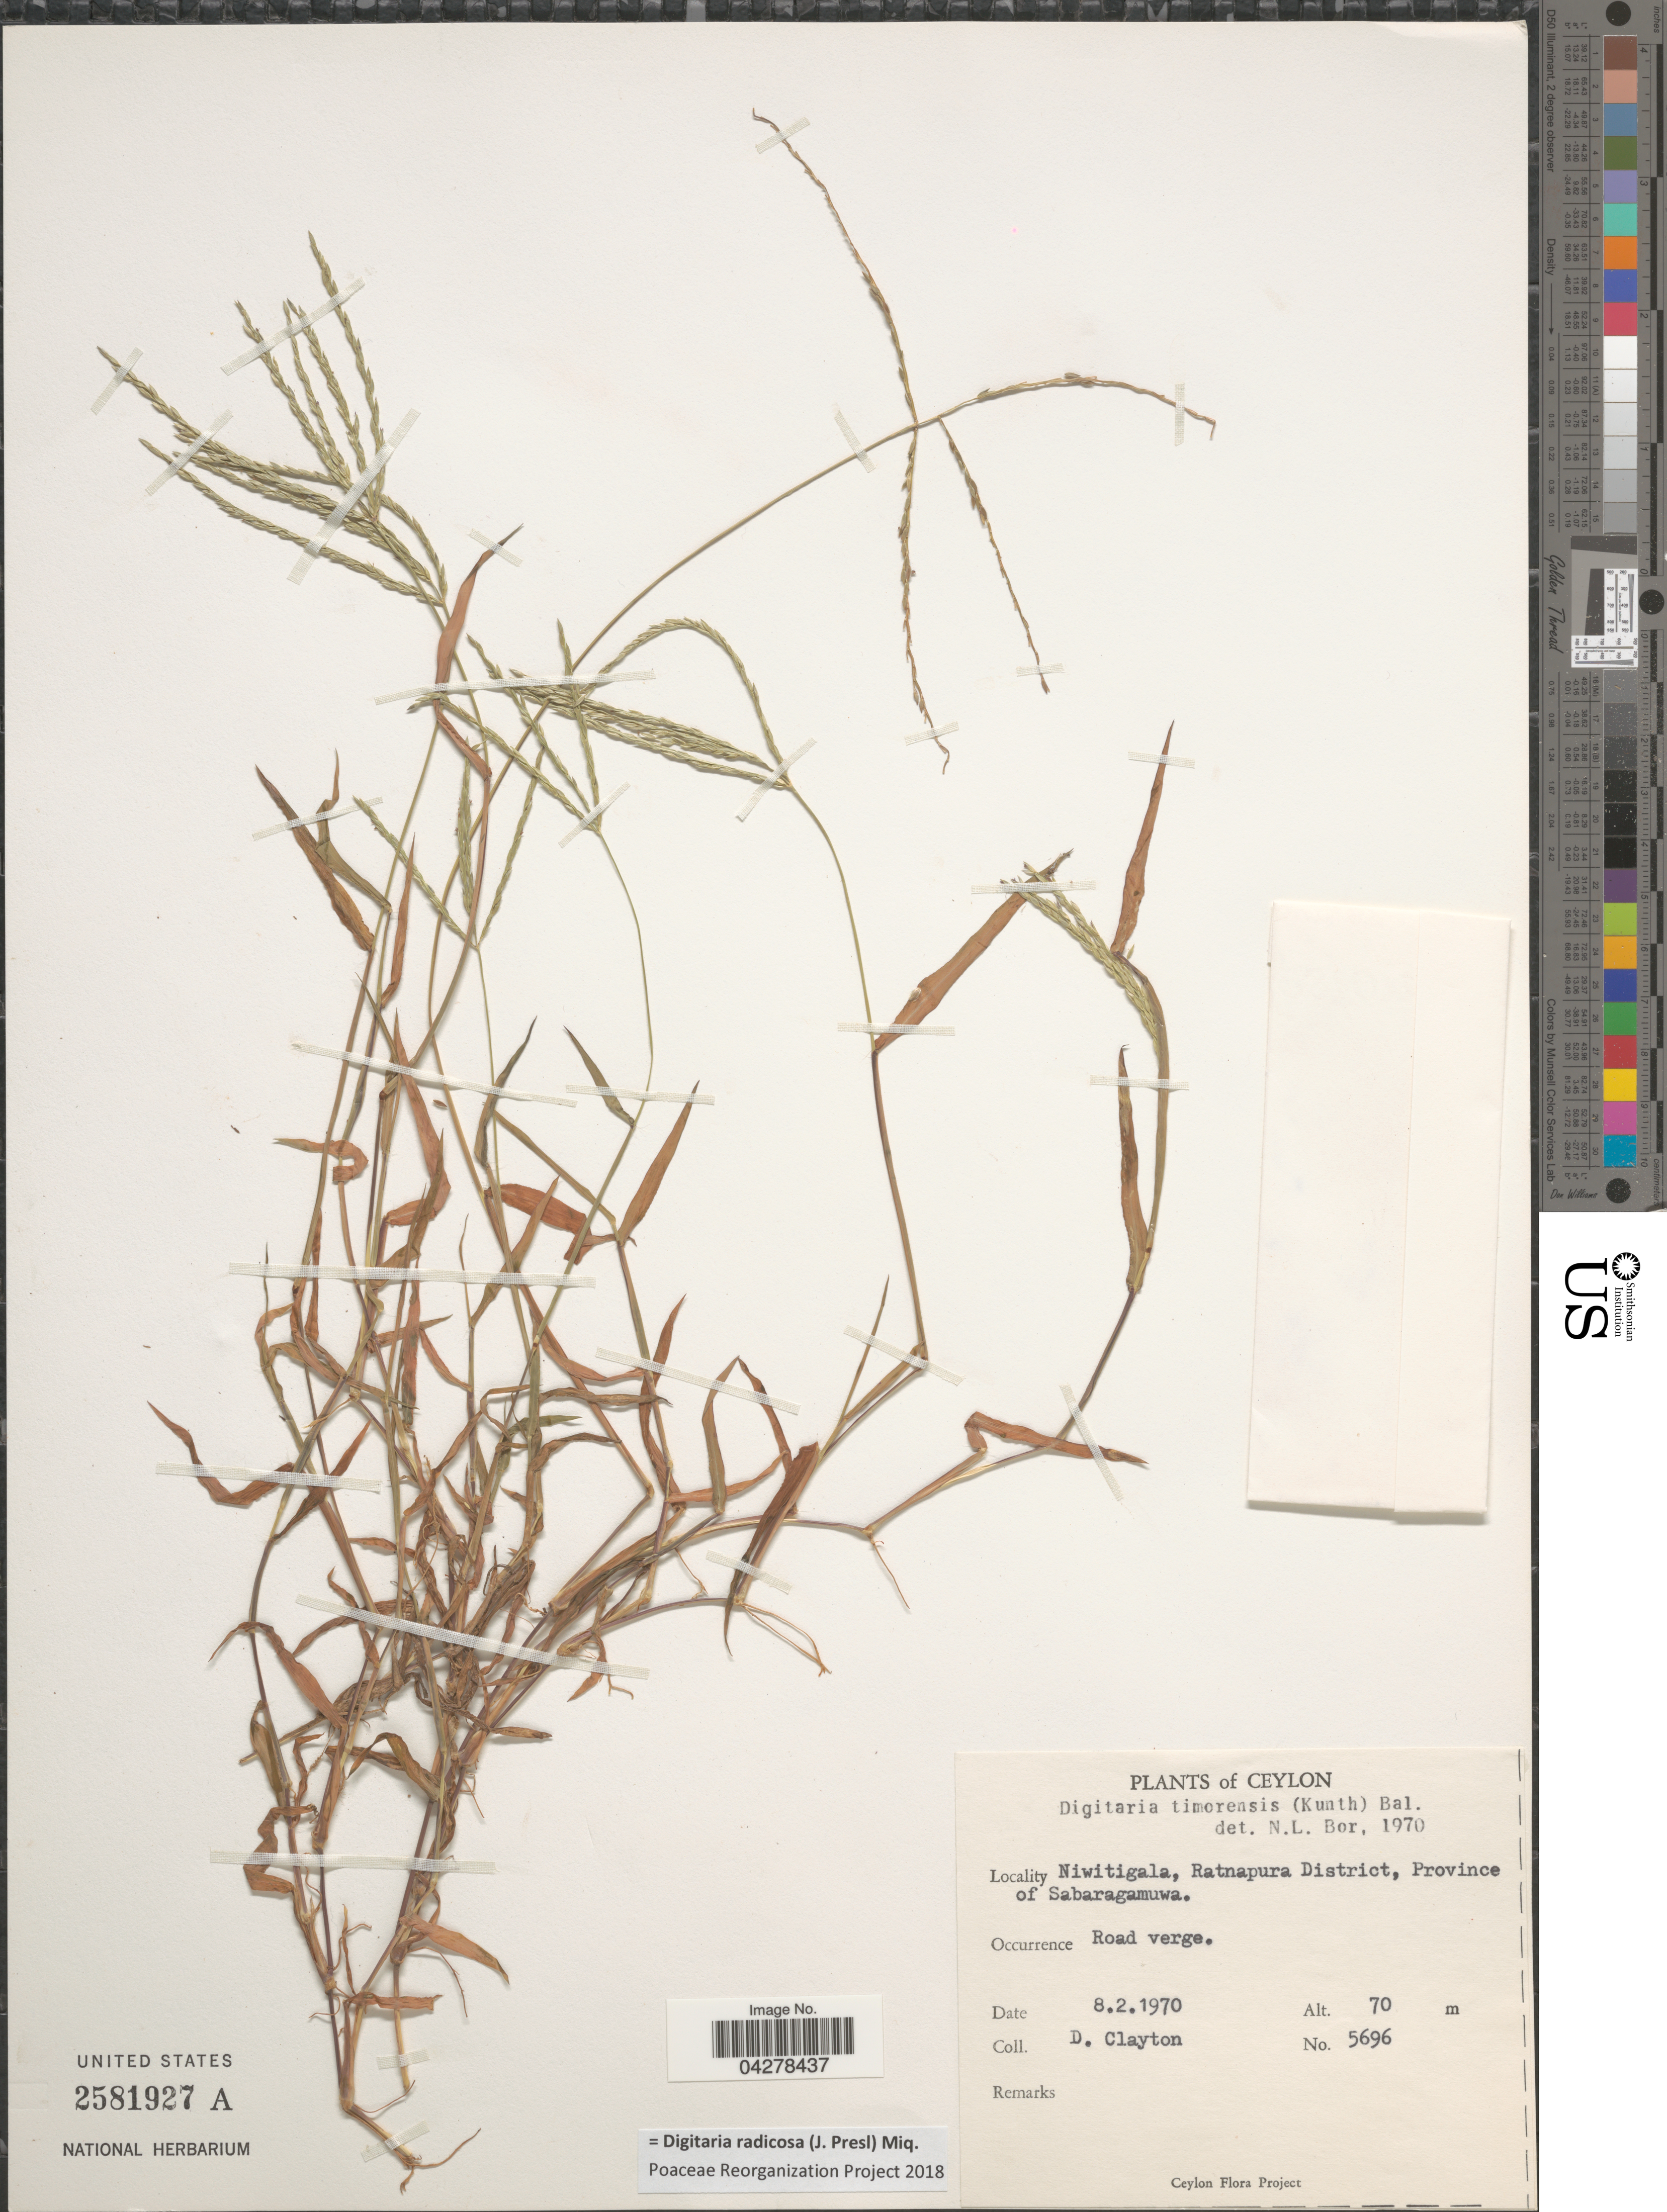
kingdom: Plantae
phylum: Tracheophyta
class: Liliopsida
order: Poales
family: Poaceae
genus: Digitaria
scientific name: Digitaria radicosa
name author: (J. Presl) Miq.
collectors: D. Clayton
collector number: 5696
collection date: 1970-02-08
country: Sri Lanka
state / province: Sabaragamuwa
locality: Ceylon. Niwitigala, Ratnapura District. Road verge.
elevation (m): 70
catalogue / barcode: US 2581927A